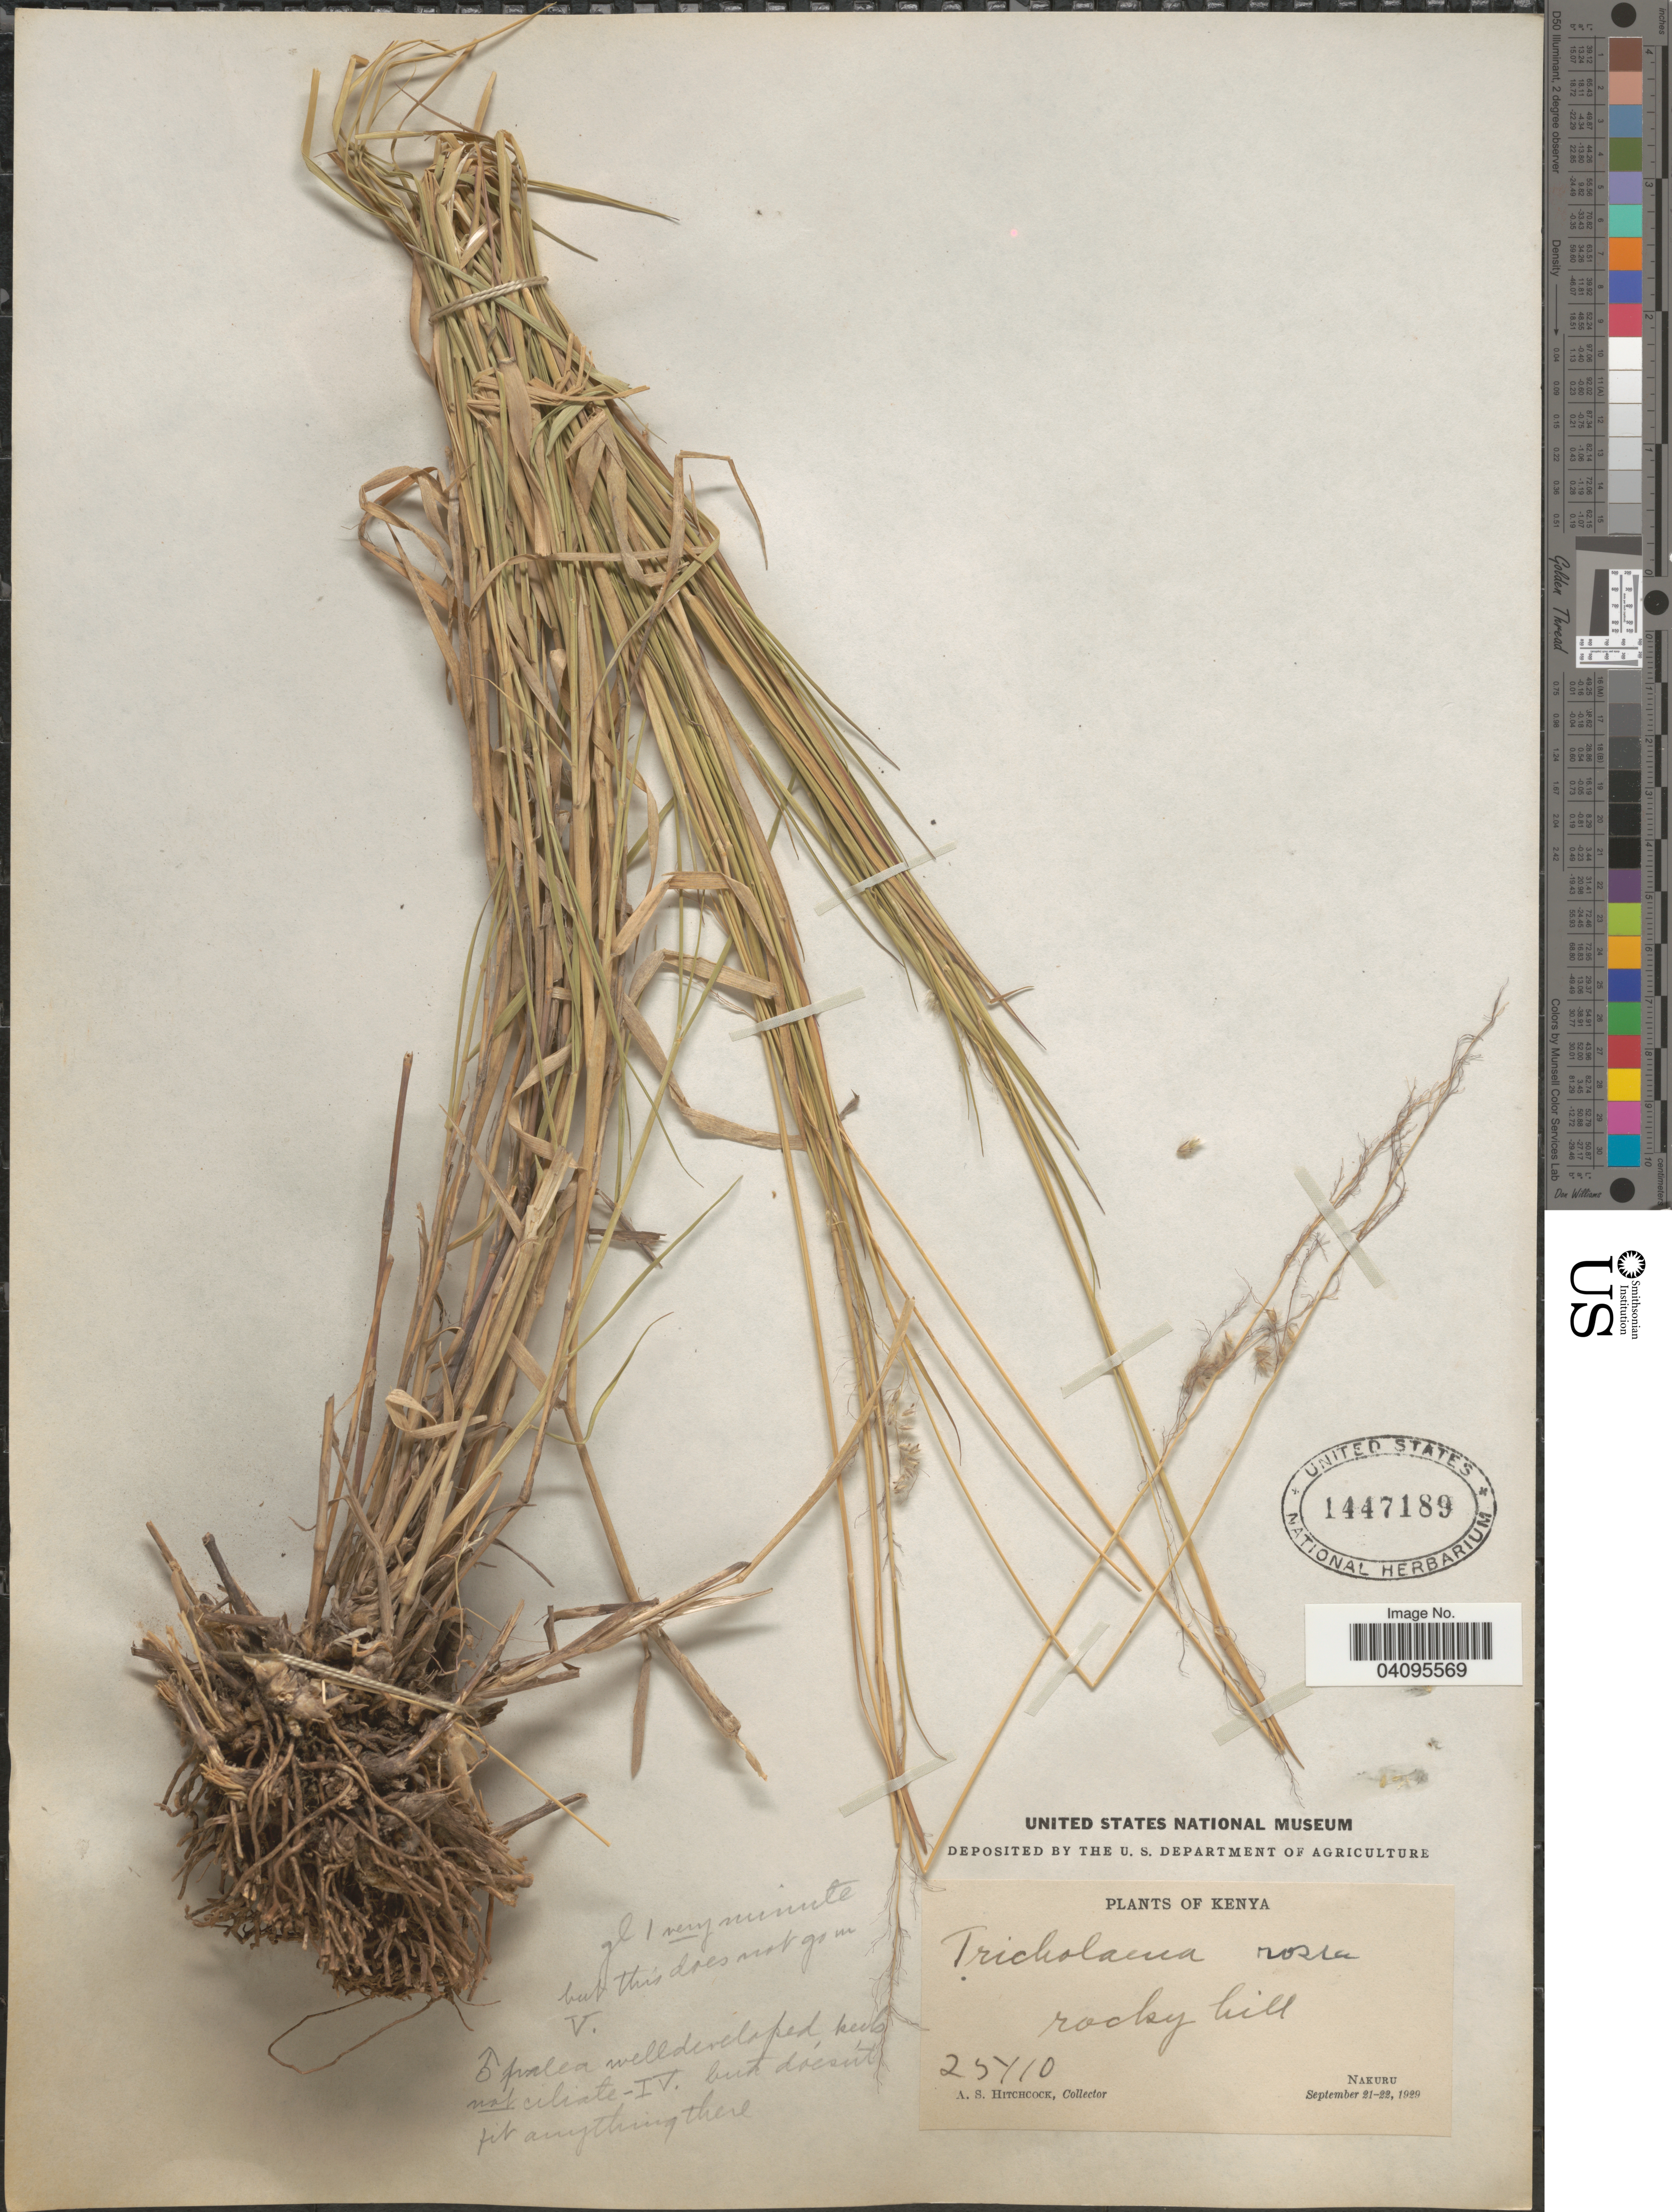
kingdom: Plantae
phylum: Tracheophyta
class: Liliopsida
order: Poales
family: Poaceae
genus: Melinis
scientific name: Melinis repens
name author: (Willd.) Zizka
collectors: A. S. Hitchcock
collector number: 25110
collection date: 1929-09-21/1929-09-22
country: Kenya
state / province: Nakuru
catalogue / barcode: US 1447189